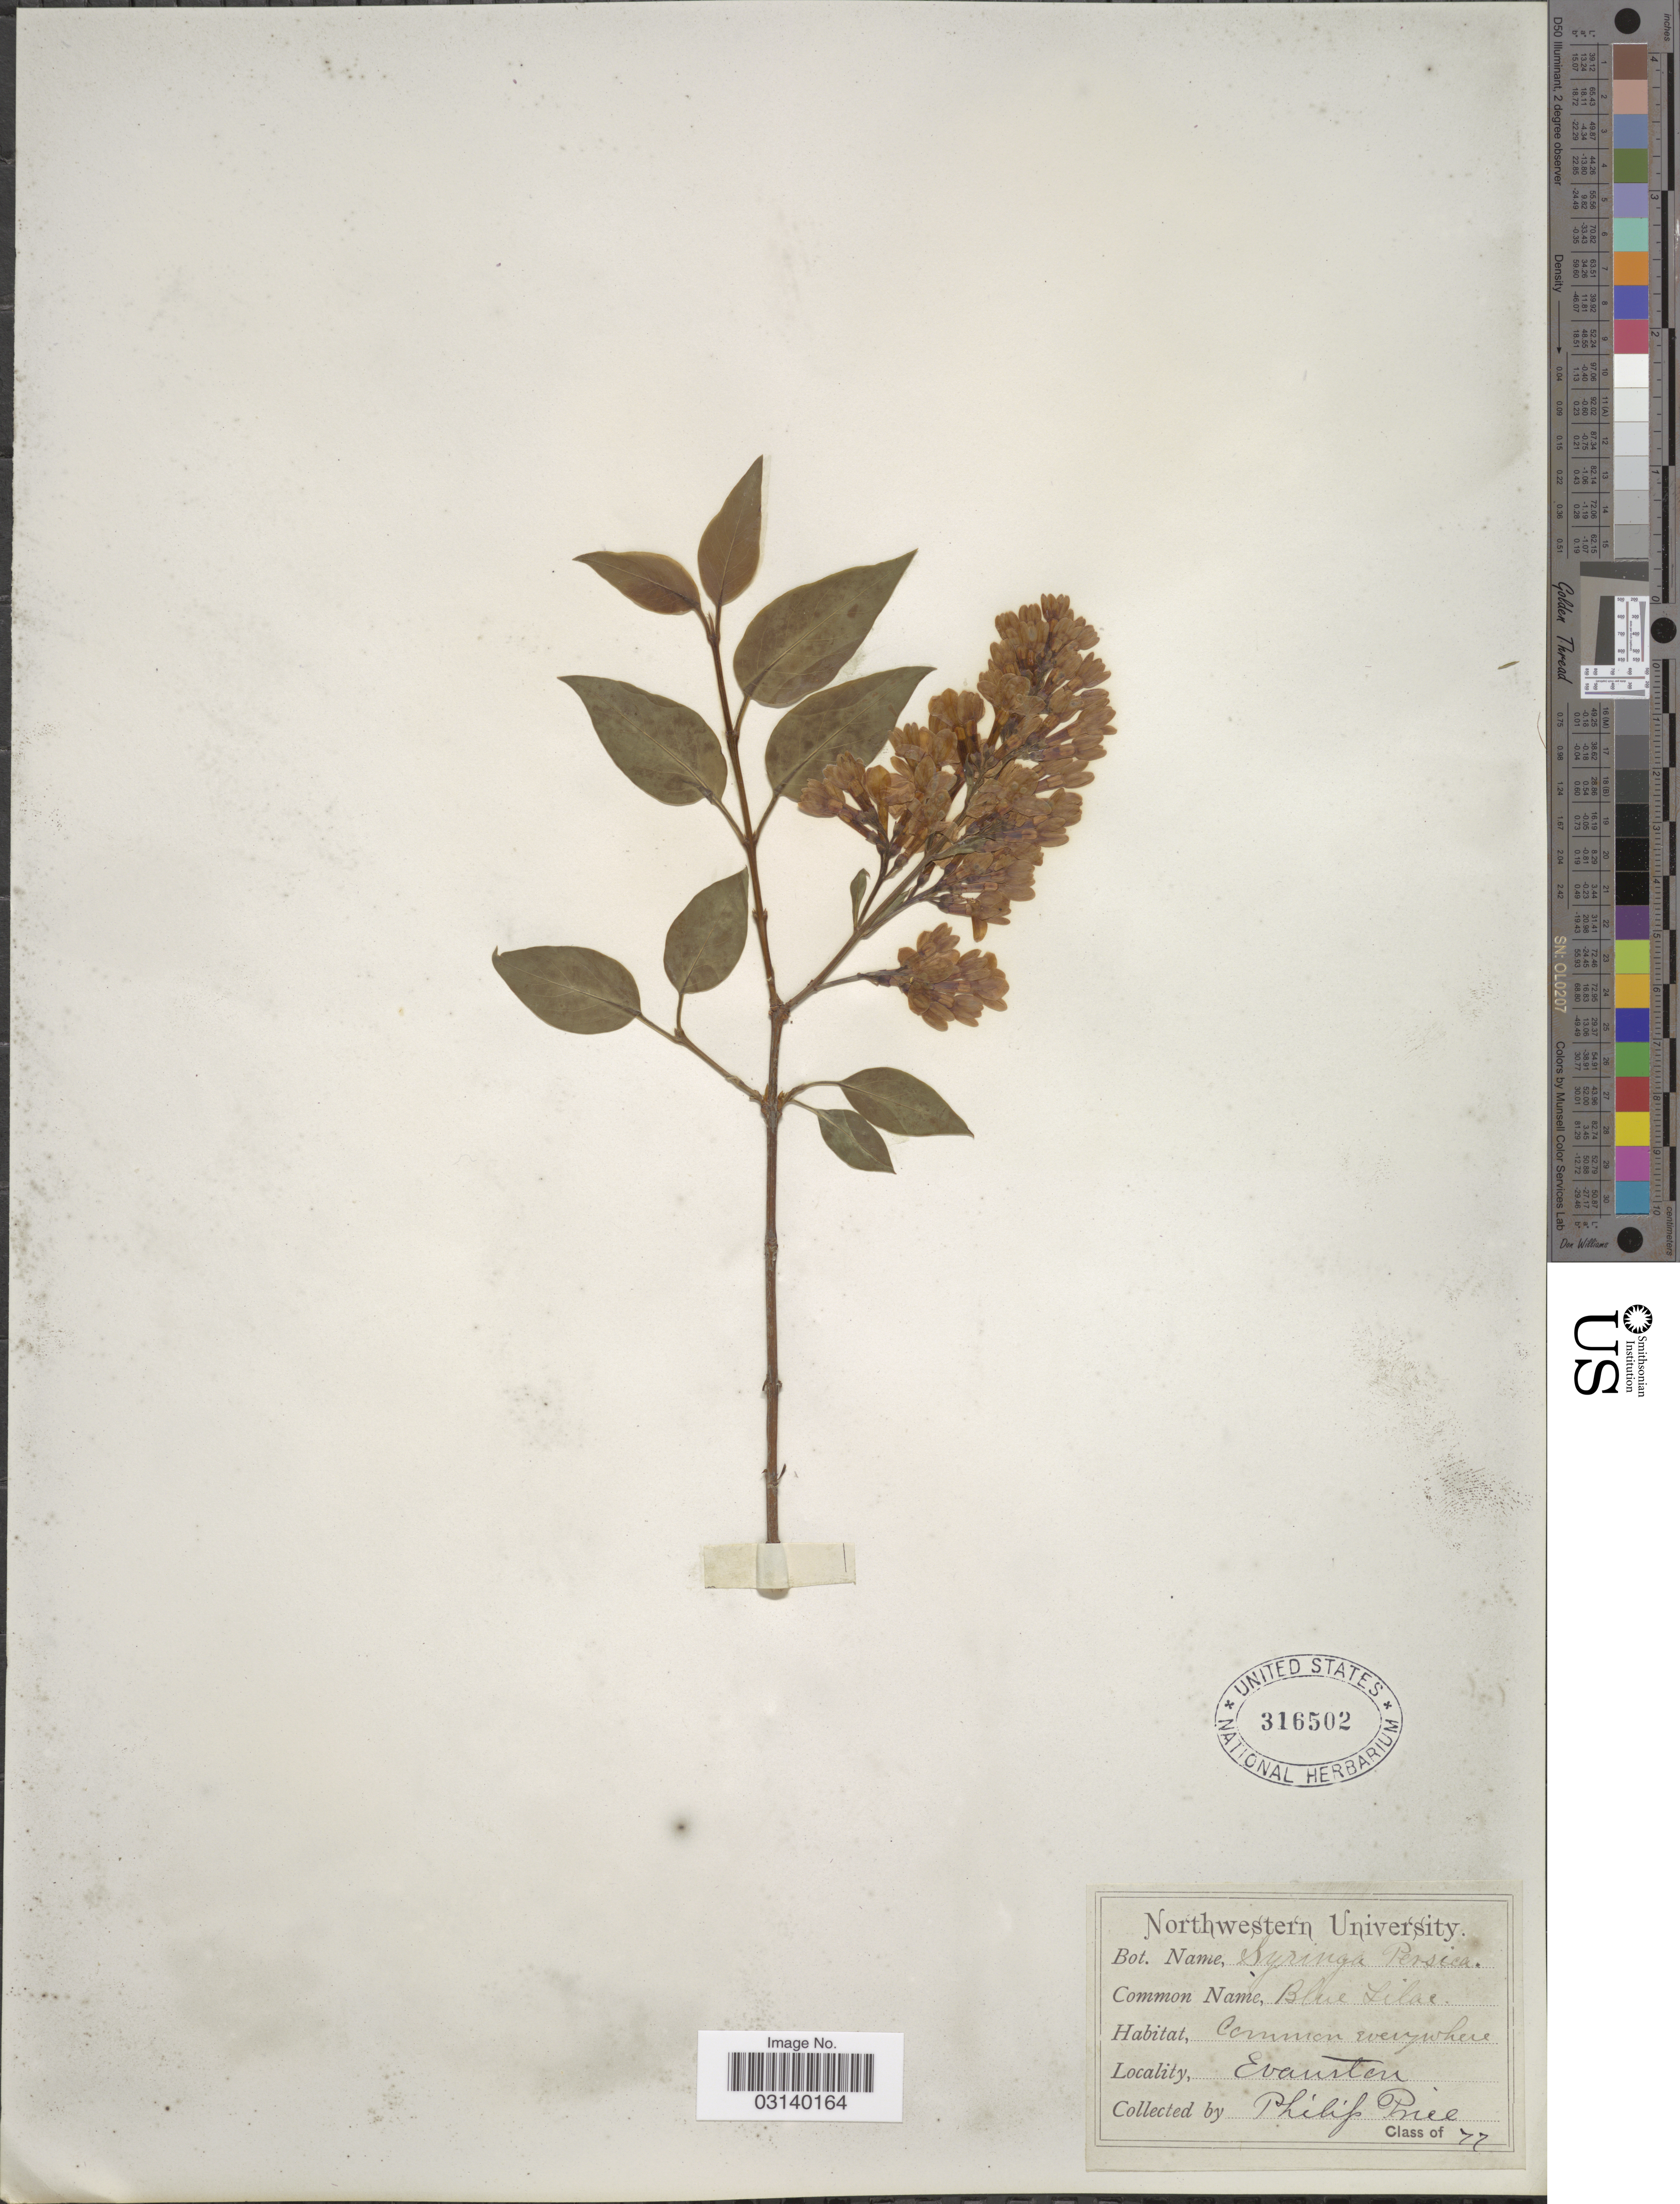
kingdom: Plantae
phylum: Tracheophyta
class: Magnoliopsida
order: Lamiales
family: Oleaceae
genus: Syringa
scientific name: Syringa persica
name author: L.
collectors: P. Price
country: United States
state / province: Illinois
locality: Evanston.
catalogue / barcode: US 316502